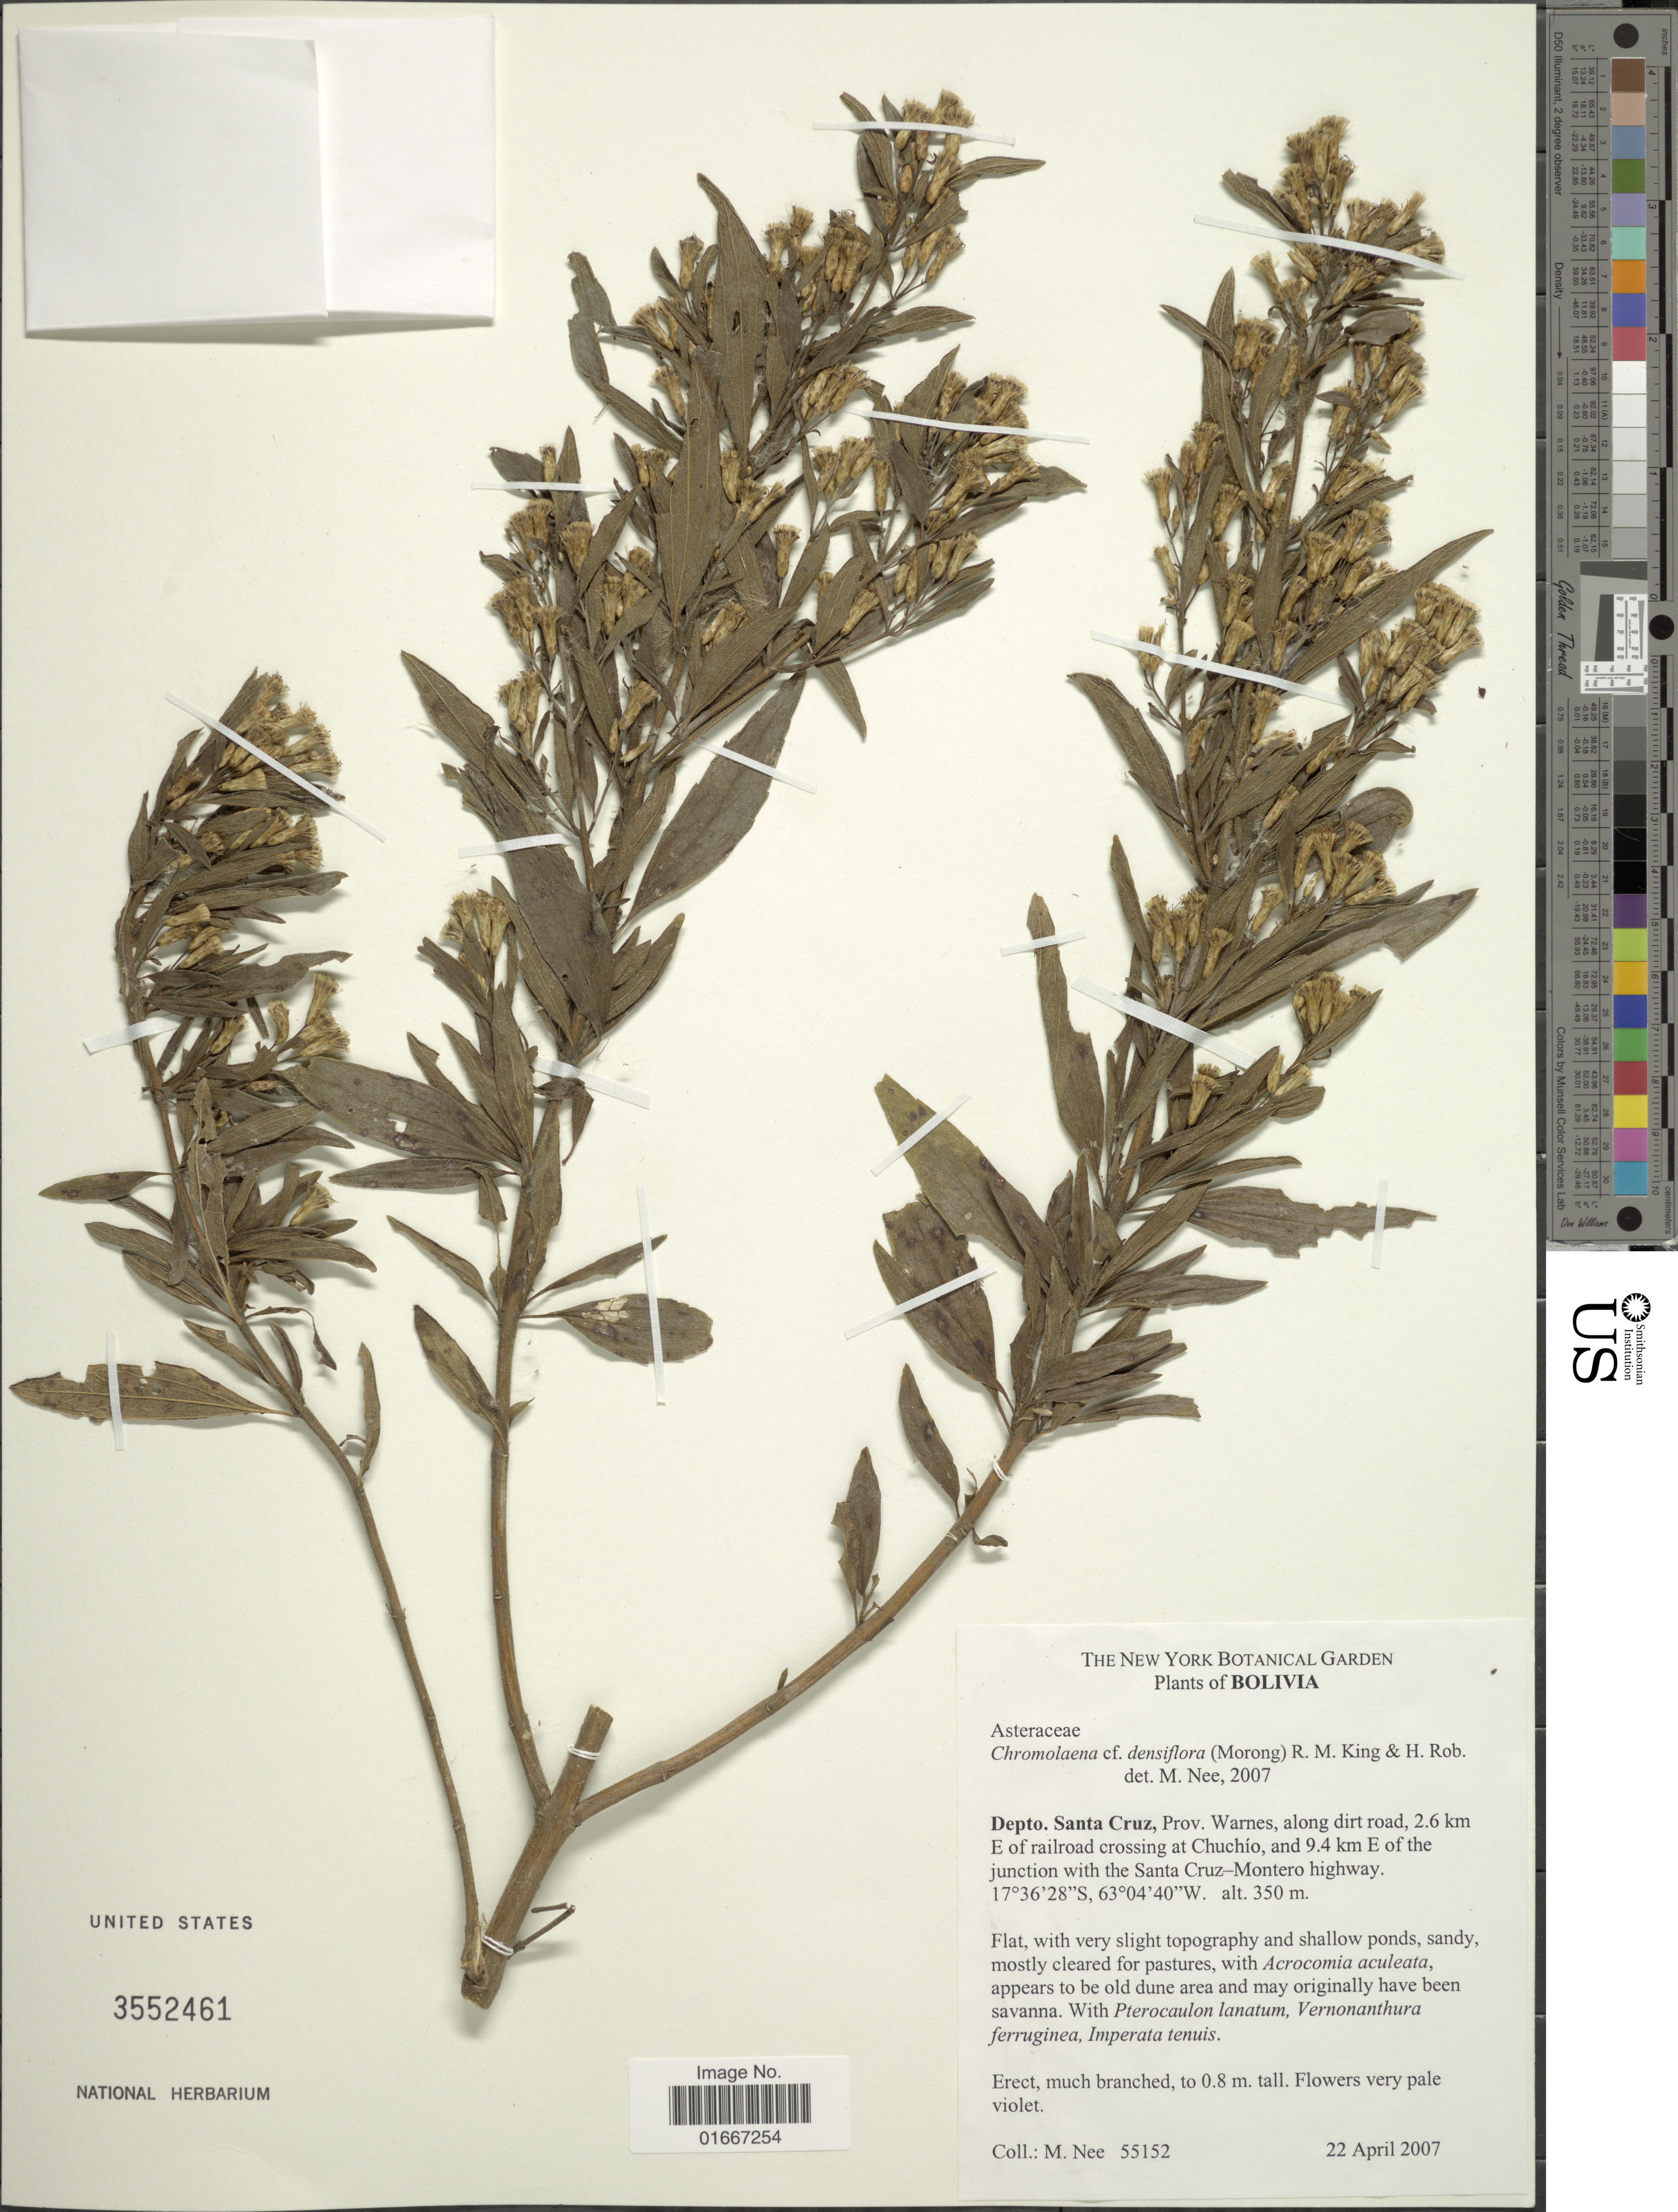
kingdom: Plantae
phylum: Tracheophyta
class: Magnoliopsida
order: Asterales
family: Asteraceae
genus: Chromolaena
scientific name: Chromolaena densiflora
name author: (Morong) R.M. King & H. Rob.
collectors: M. Nee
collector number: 55152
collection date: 2007-04-22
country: Bolivia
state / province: Santa Cruz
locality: Prov. Warnes, along dirt road, 2.6 km E of railroad crossing at Chuchop, and 9.4 km E of the junction with the Santa Cruz-Montero Highway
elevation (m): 350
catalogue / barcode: US 3552461